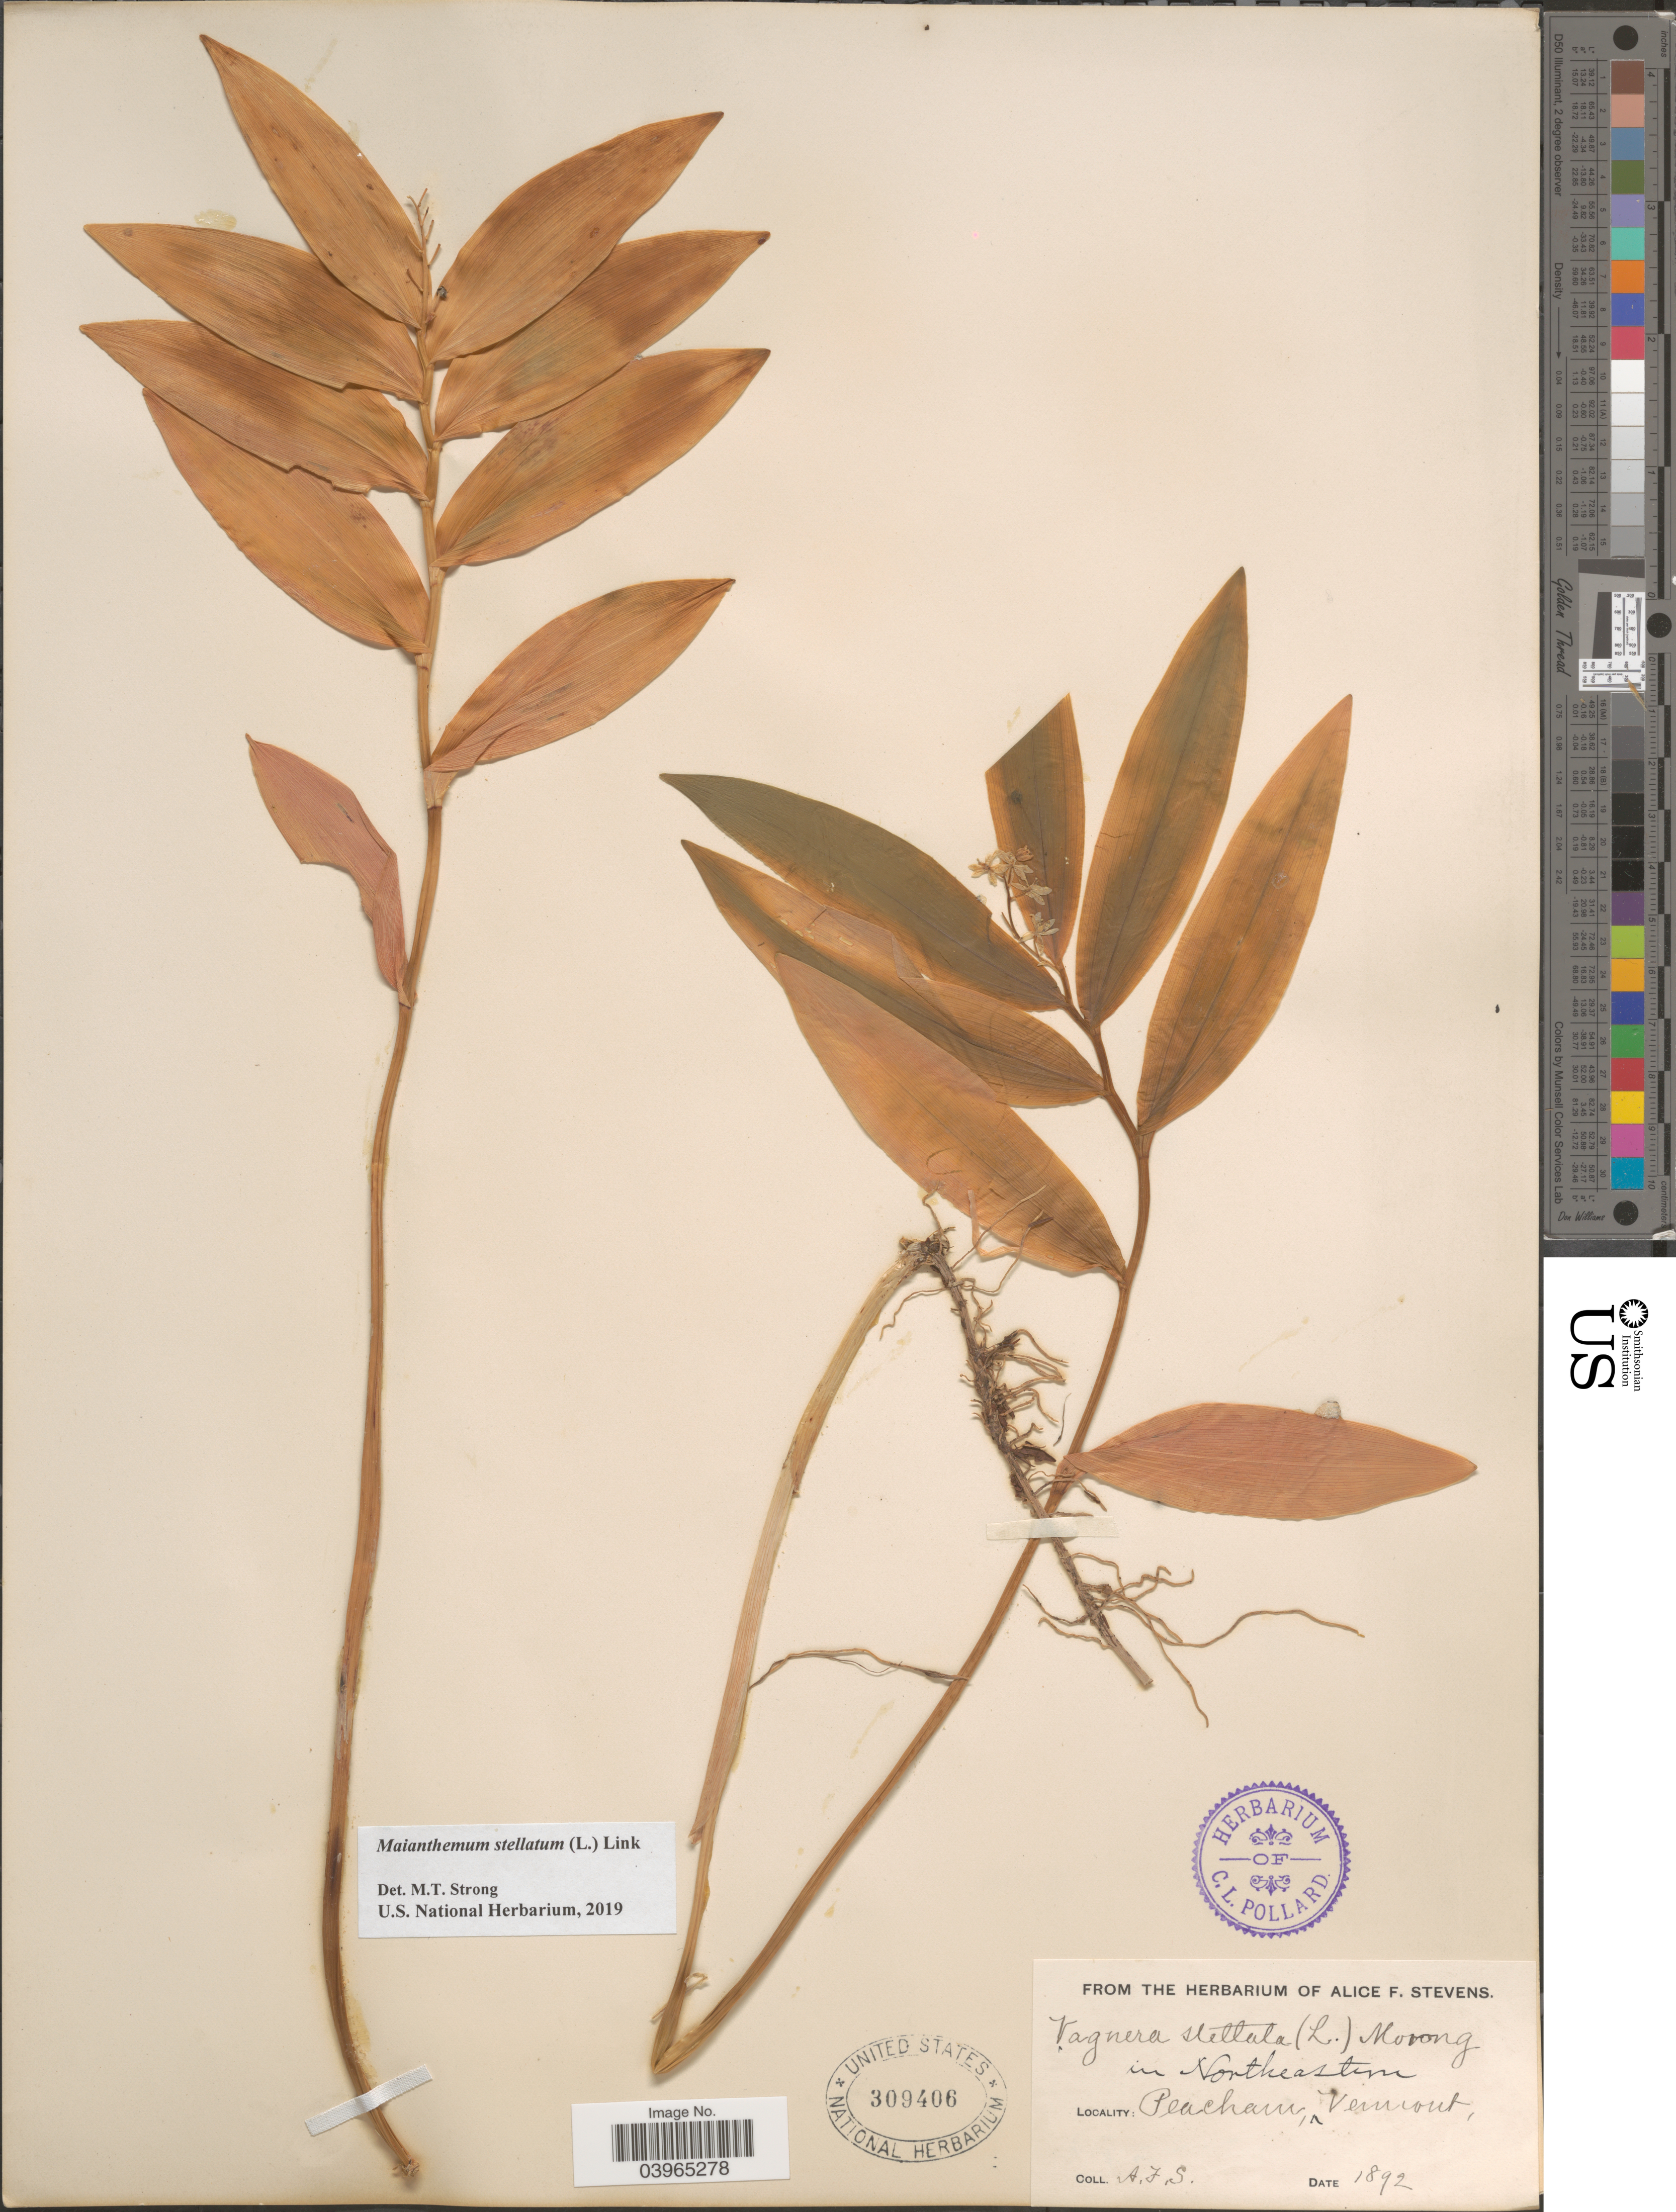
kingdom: Plantae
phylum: Tracheophyta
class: Liliopsida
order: Asparagales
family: Asparagaceae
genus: Maianthemum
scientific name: Maianthemum stellatum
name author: (L.) Link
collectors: A. Stevens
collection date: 1892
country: United States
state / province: Vermont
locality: In Northeastern Peacham.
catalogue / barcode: US 309406